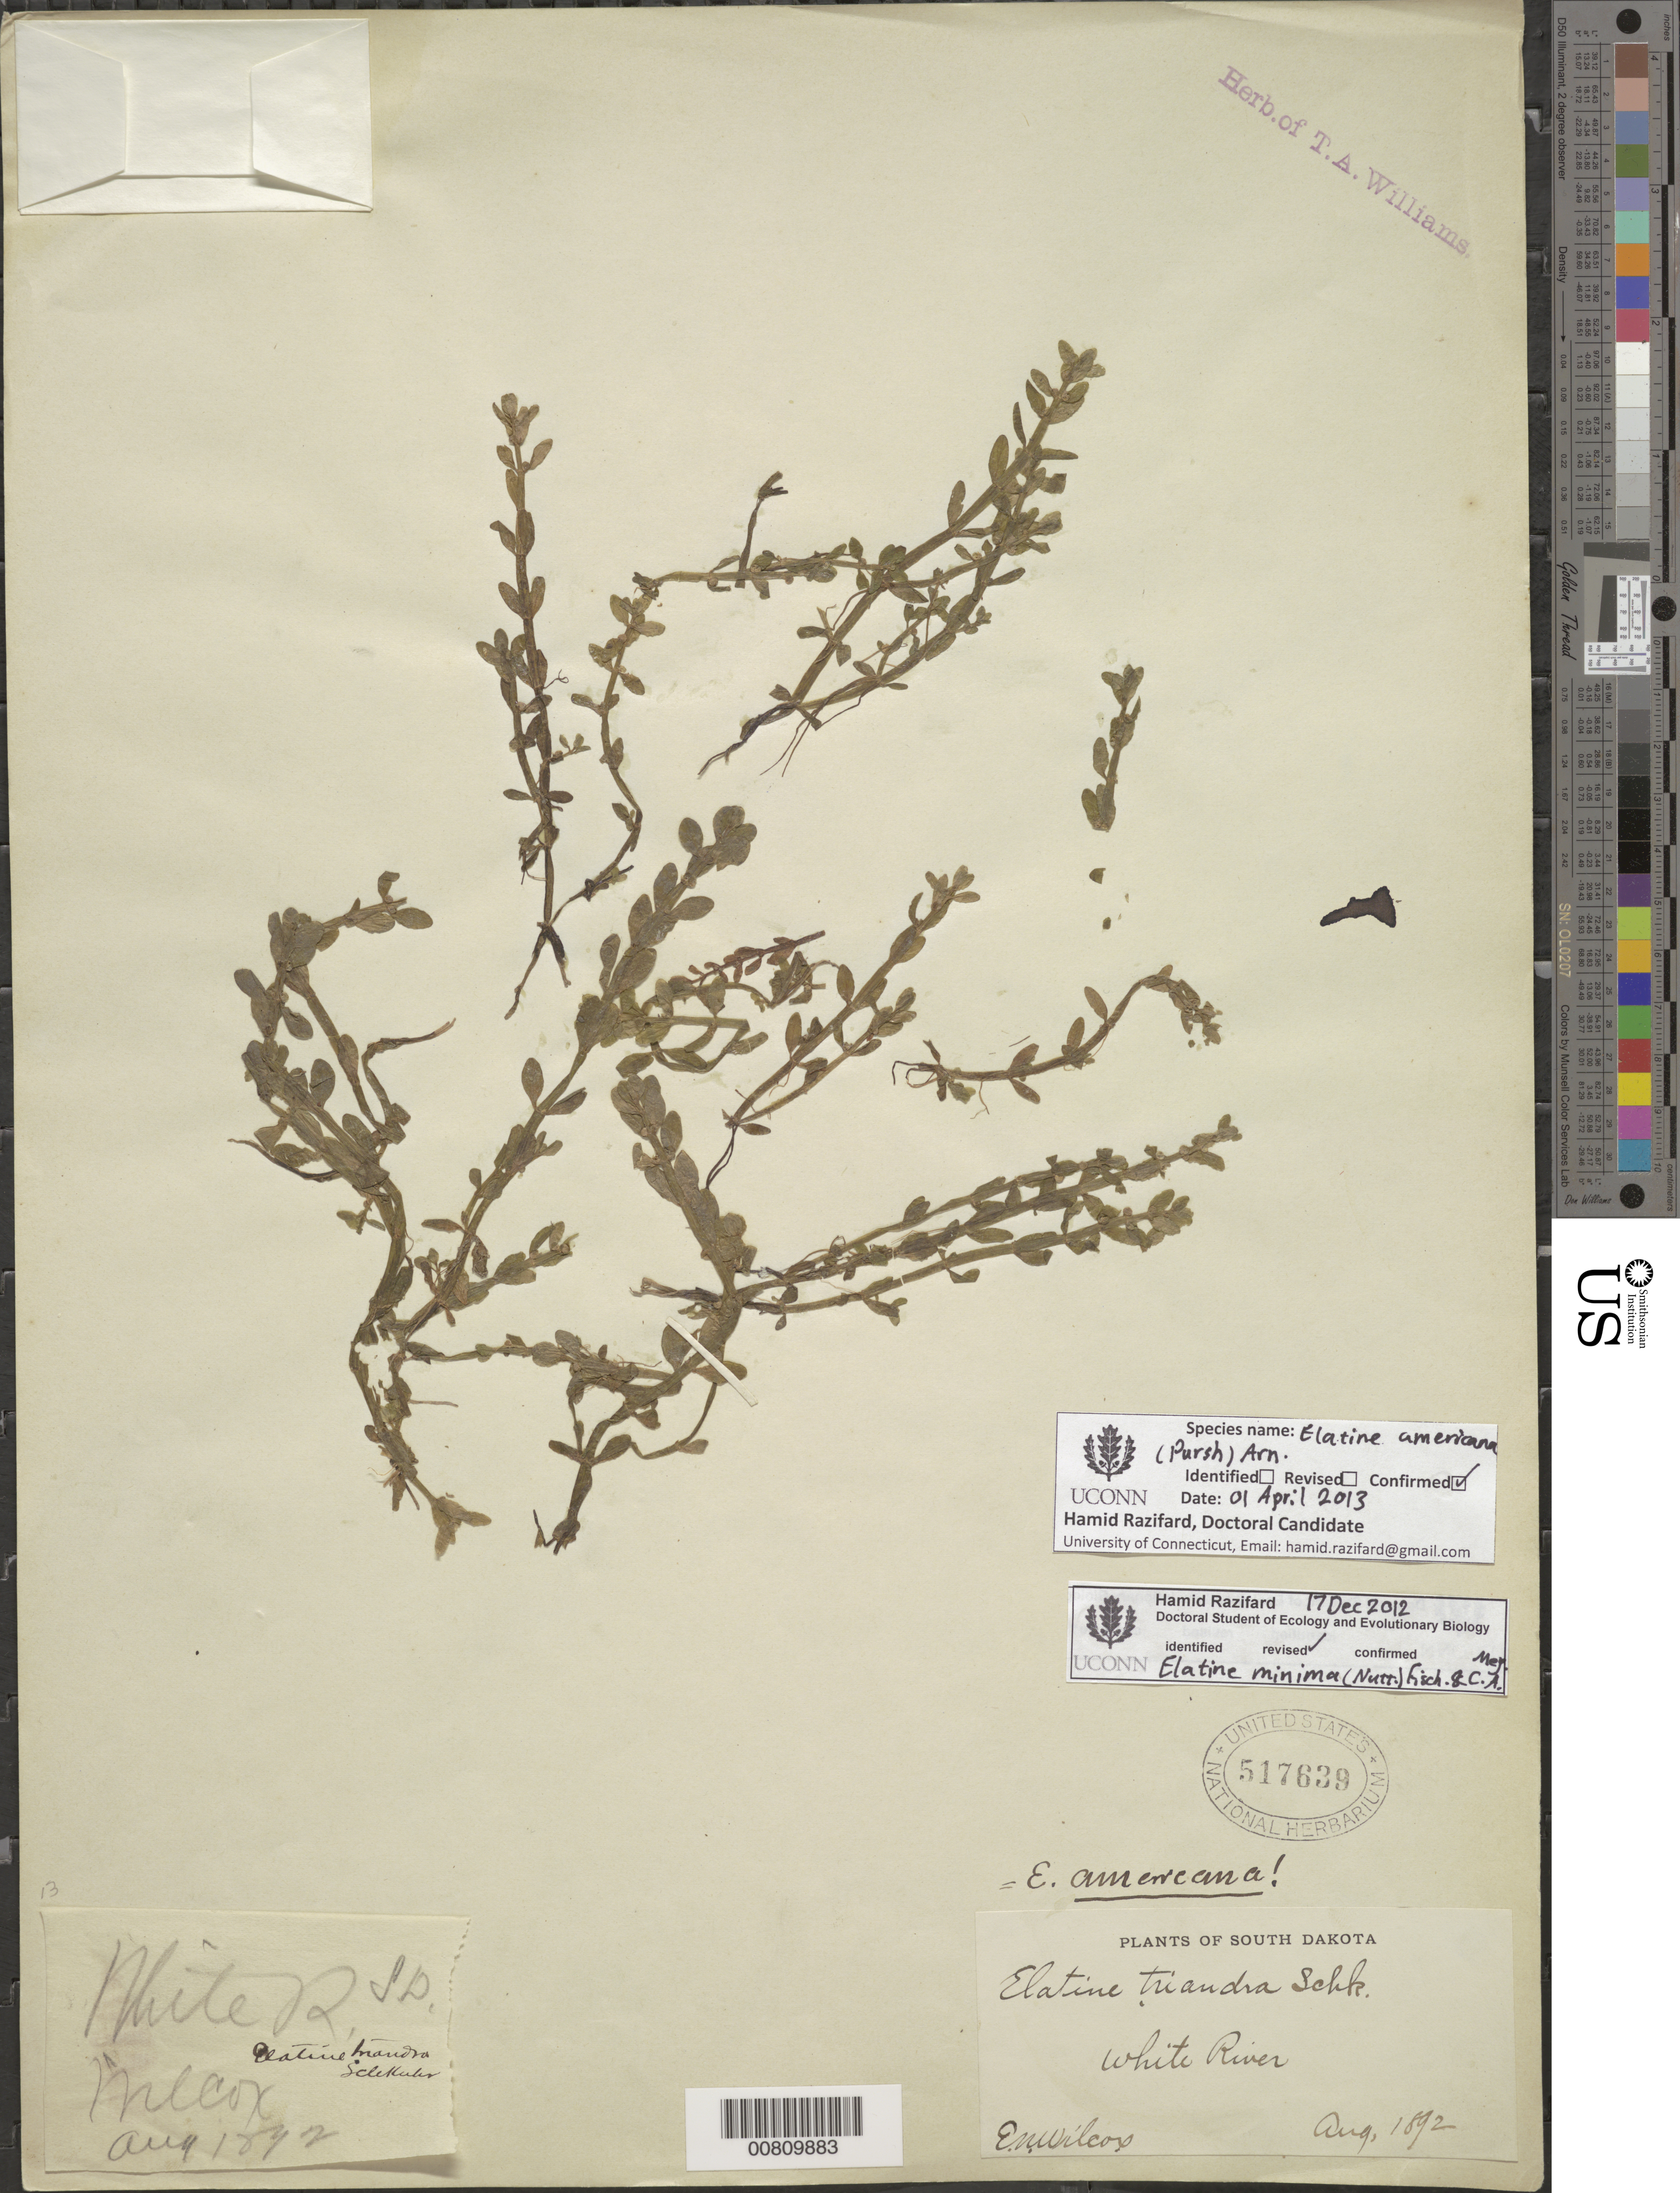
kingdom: Plantae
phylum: Tracheophyta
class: Magnoliopsida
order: Malpighiales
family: Elatinaceae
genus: Elatine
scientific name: Elatine americana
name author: (Pursh) Arn.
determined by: Razifard, Hamid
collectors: E. Wilcox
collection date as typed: Aug 1892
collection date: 1892-08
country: United States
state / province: South Dakota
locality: White River.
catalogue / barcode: US 517639